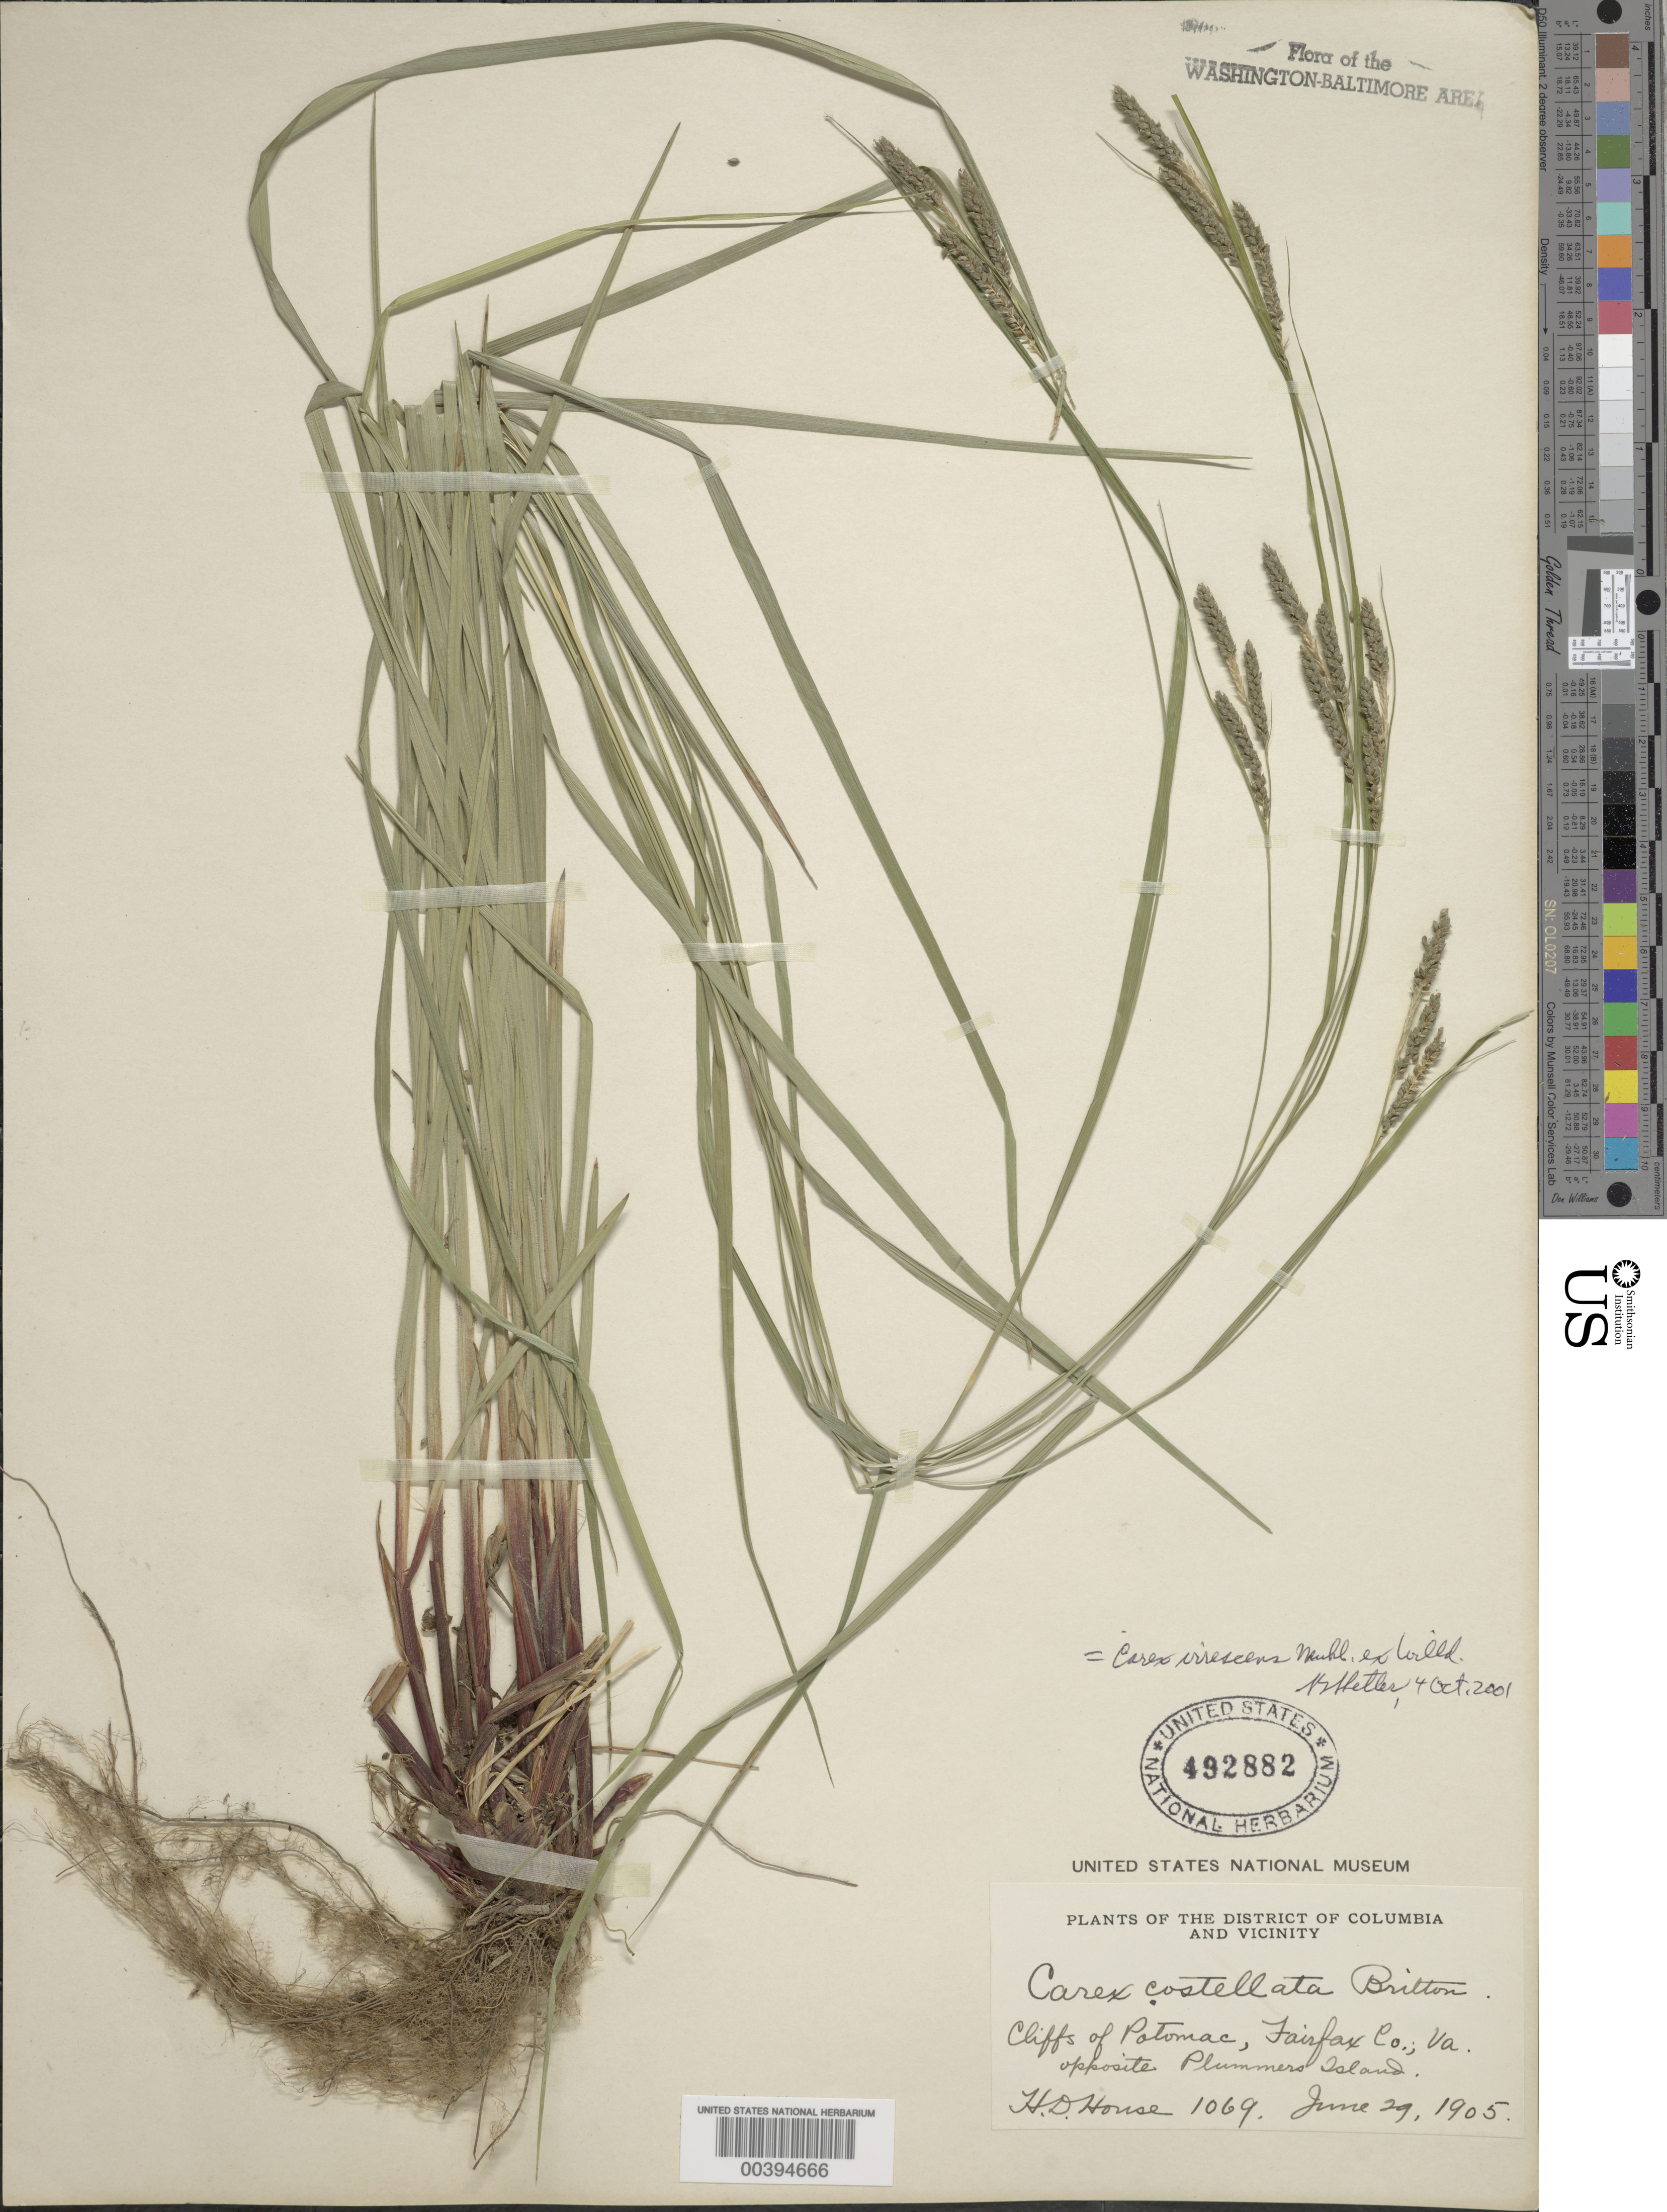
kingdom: Plantae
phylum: Tracheophyta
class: Liliopsida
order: Poales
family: Cyperaceae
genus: Carex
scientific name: Carex virescens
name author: Muhl. ex Willd.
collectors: H. D. House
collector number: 1069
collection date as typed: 29 Jun 1905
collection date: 1905-06-29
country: United States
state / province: Virginia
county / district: Fairfax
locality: opposite Plummers Island, cliffs C. & O. Canal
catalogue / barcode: US 492882